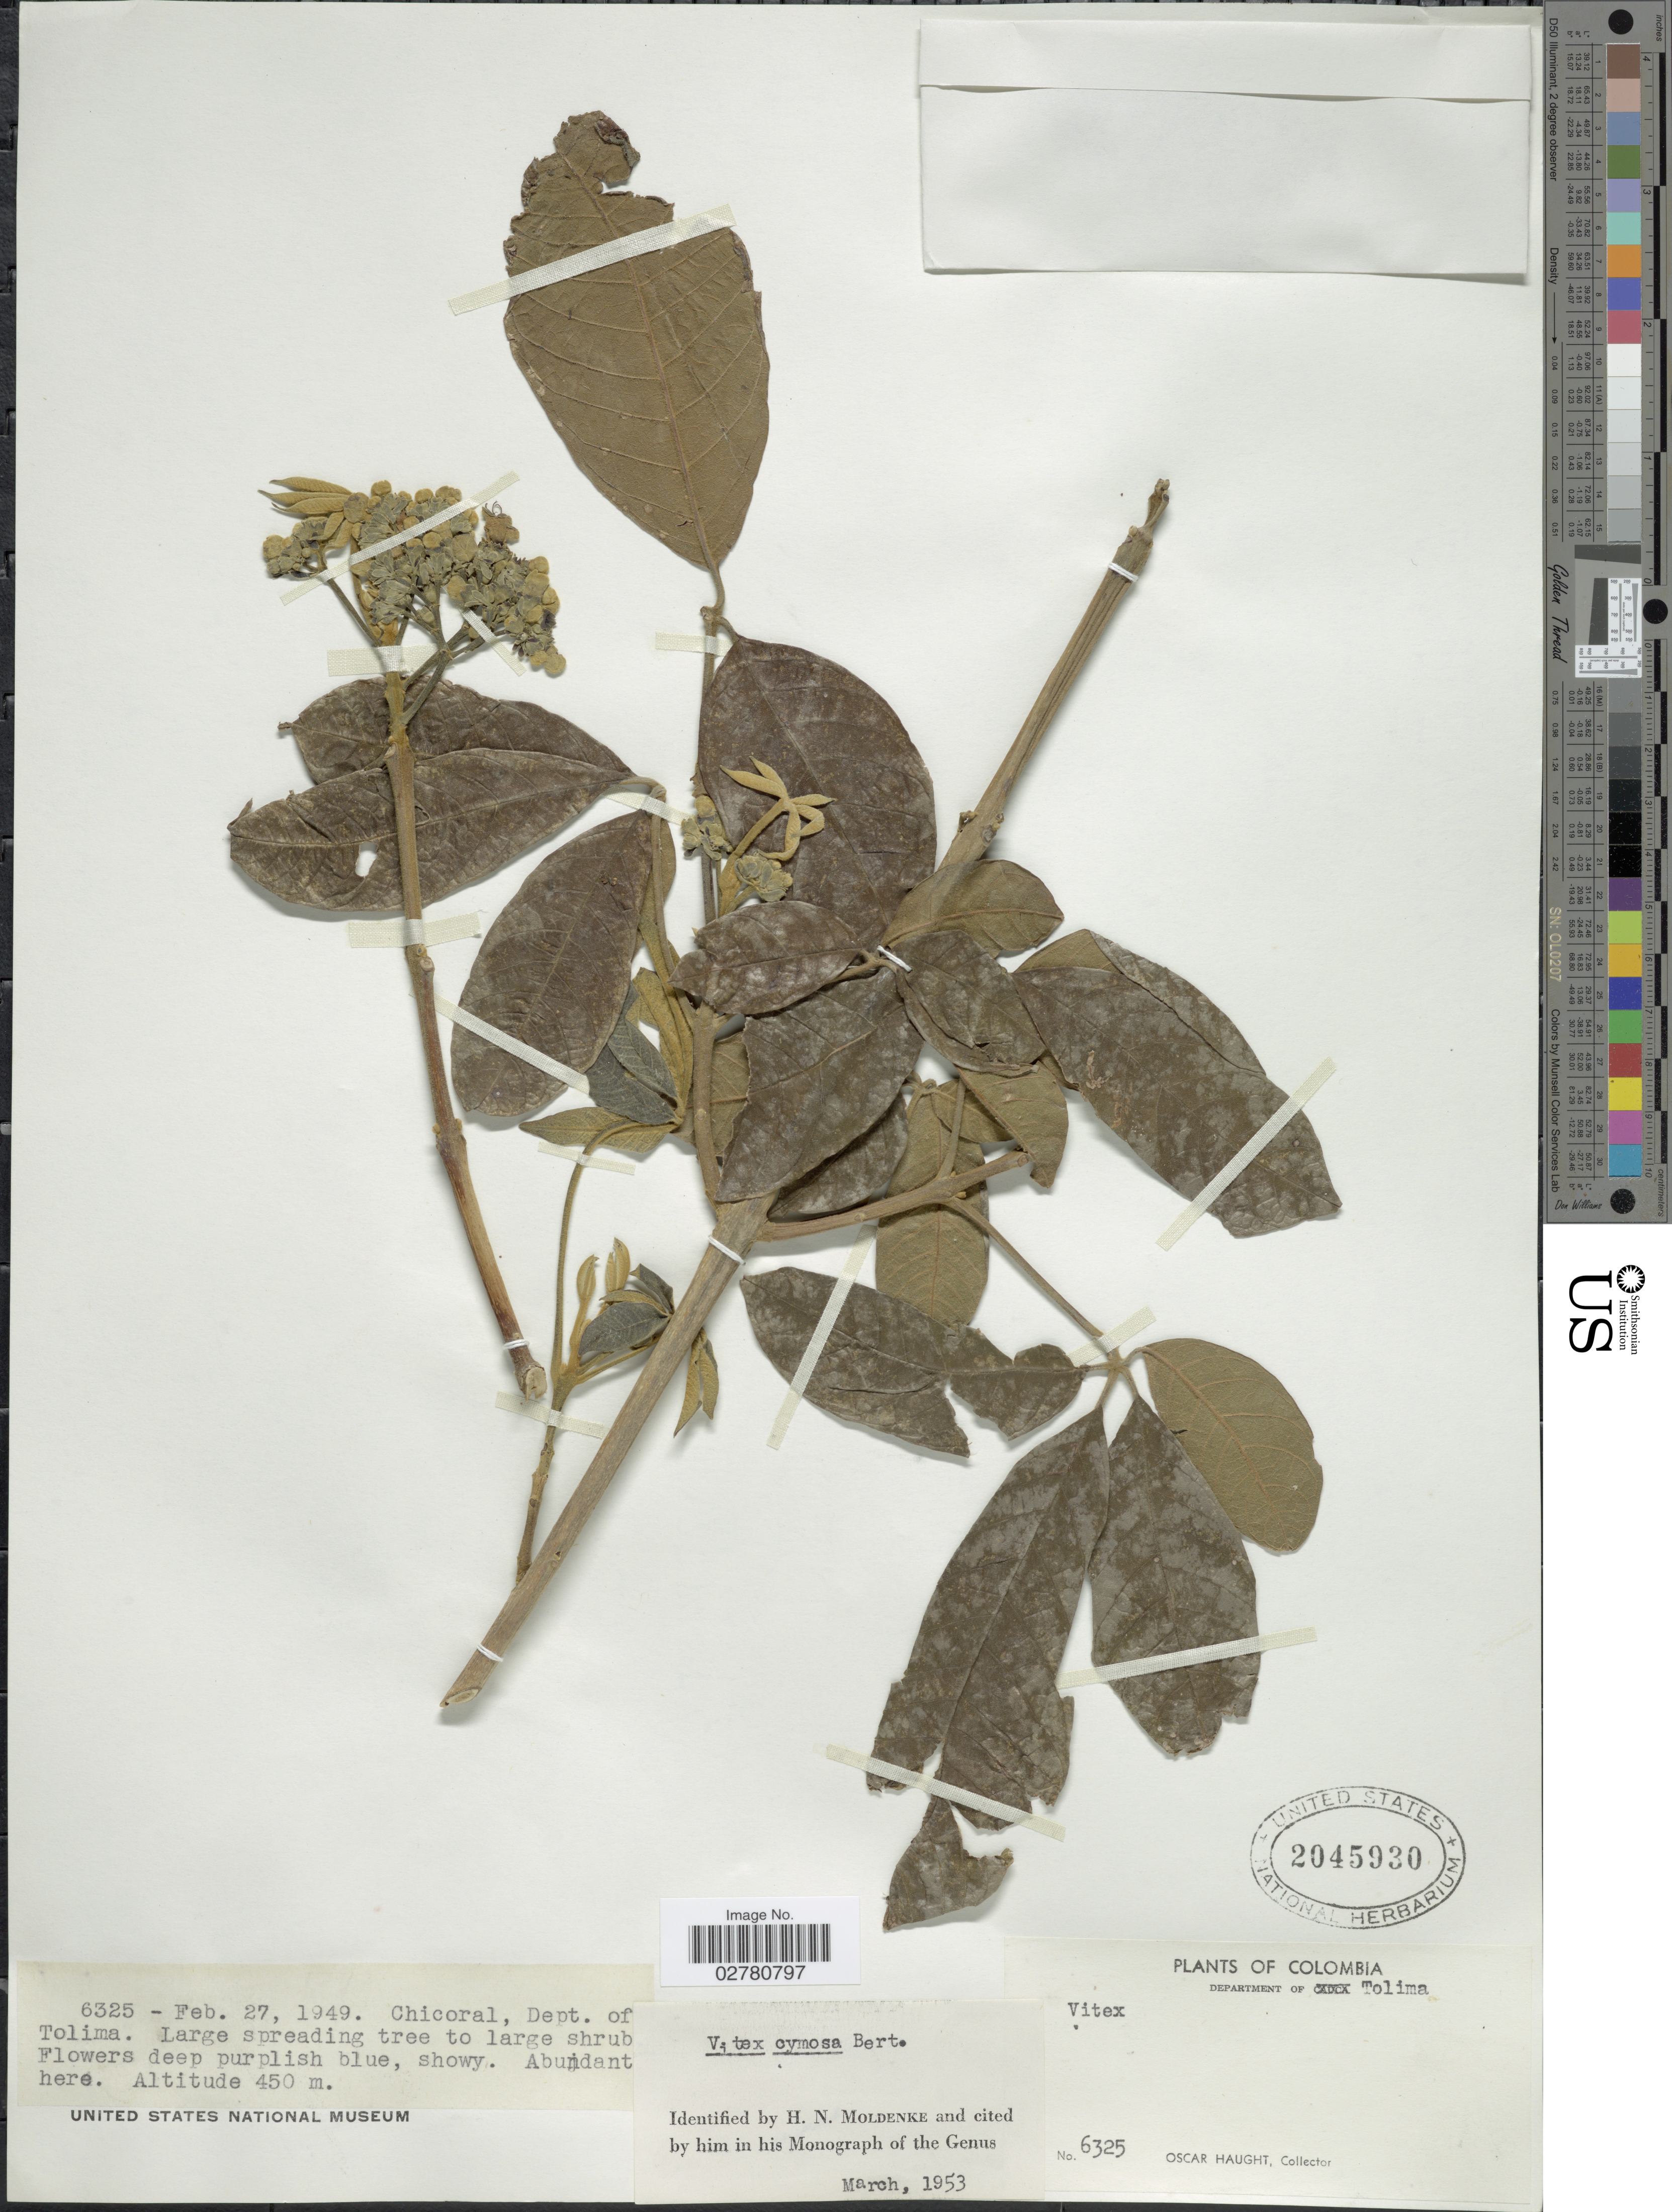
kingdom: Plantae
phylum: Tracheophyta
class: Magnoliopsida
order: Lamiales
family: Lamiaceae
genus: Vitex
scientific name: Vitex cymosa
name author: Bertero ex Spreng.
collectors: O. Haught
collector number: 6325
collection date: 1949-02-27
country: Colombia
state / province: Tolima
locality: Chicoral, Department of Tolima.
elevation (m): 450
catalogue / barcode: US 2045930